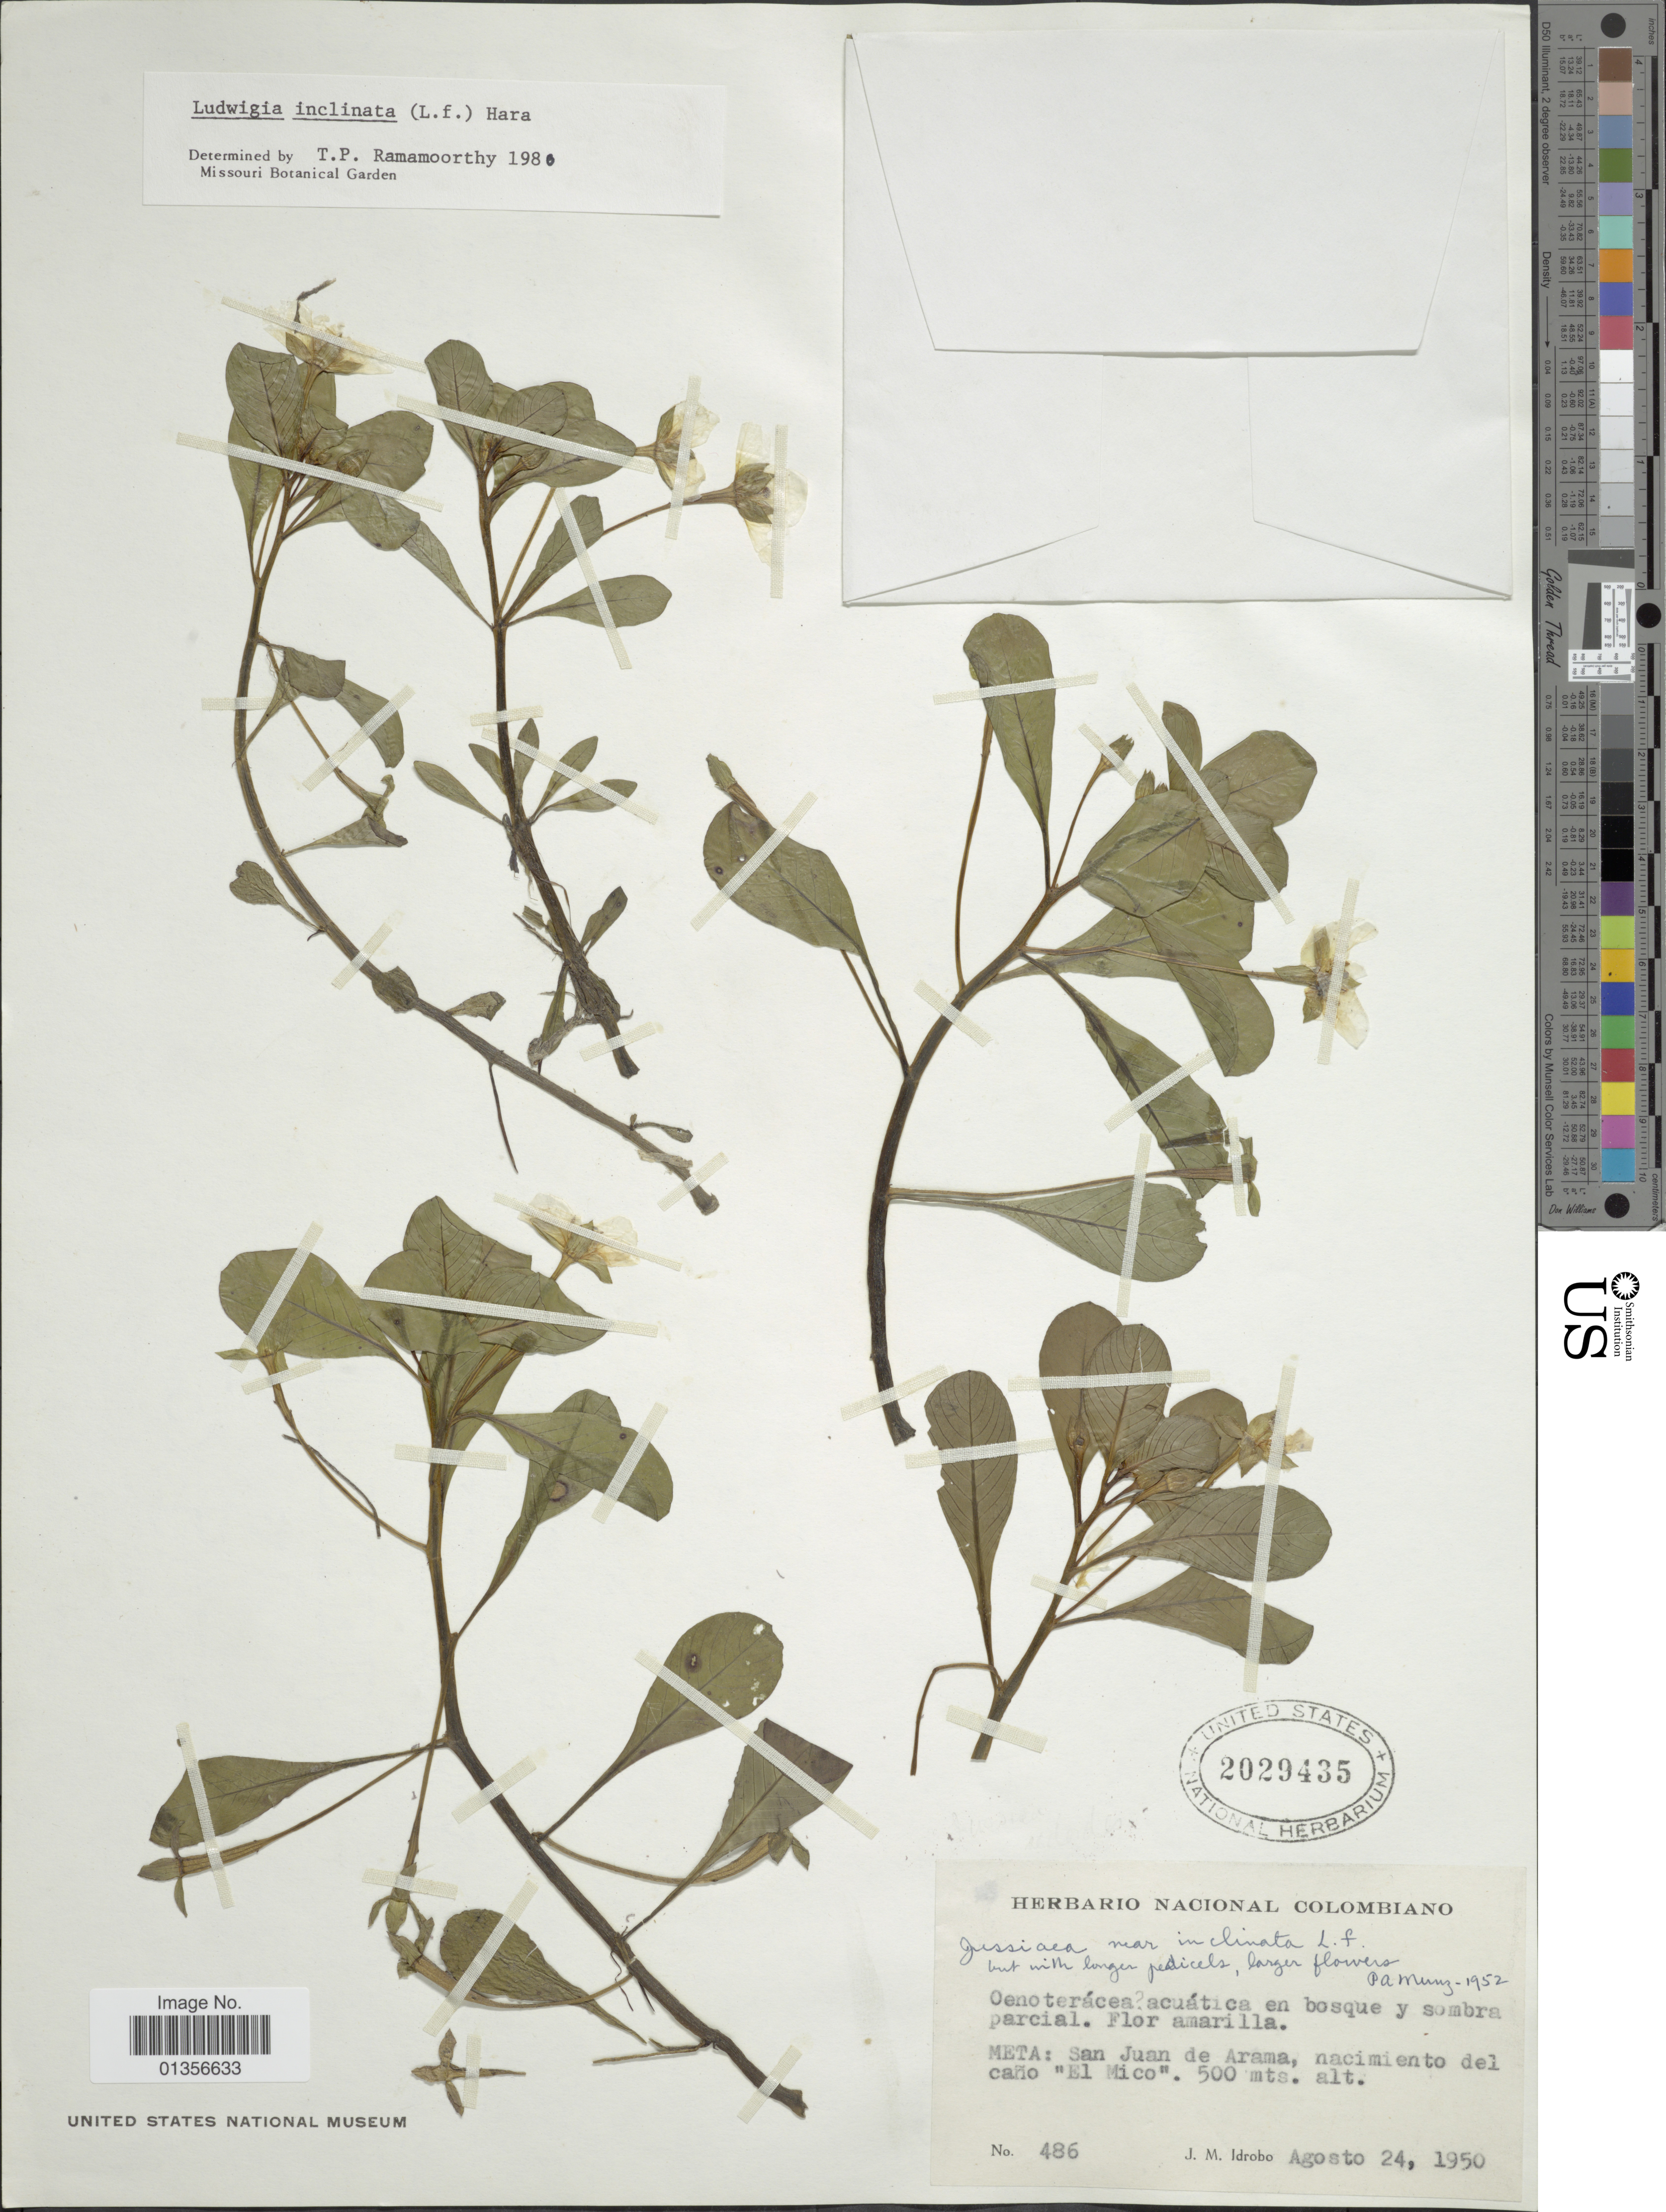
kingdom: Plantae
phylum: Tracheophyta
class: Magnoliopsida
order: Myrtales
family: Onagraceae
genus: Ludwigia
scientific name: Ludwigia inclinata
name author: (L. f.) M. Gómez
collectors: J. M. Idrobo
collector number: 486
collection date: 1950-08-24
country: Colombia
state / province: Meta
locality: San Juan de Arama, nacimiento del caño "El Mico"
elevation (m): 500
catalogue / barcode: US 2029435